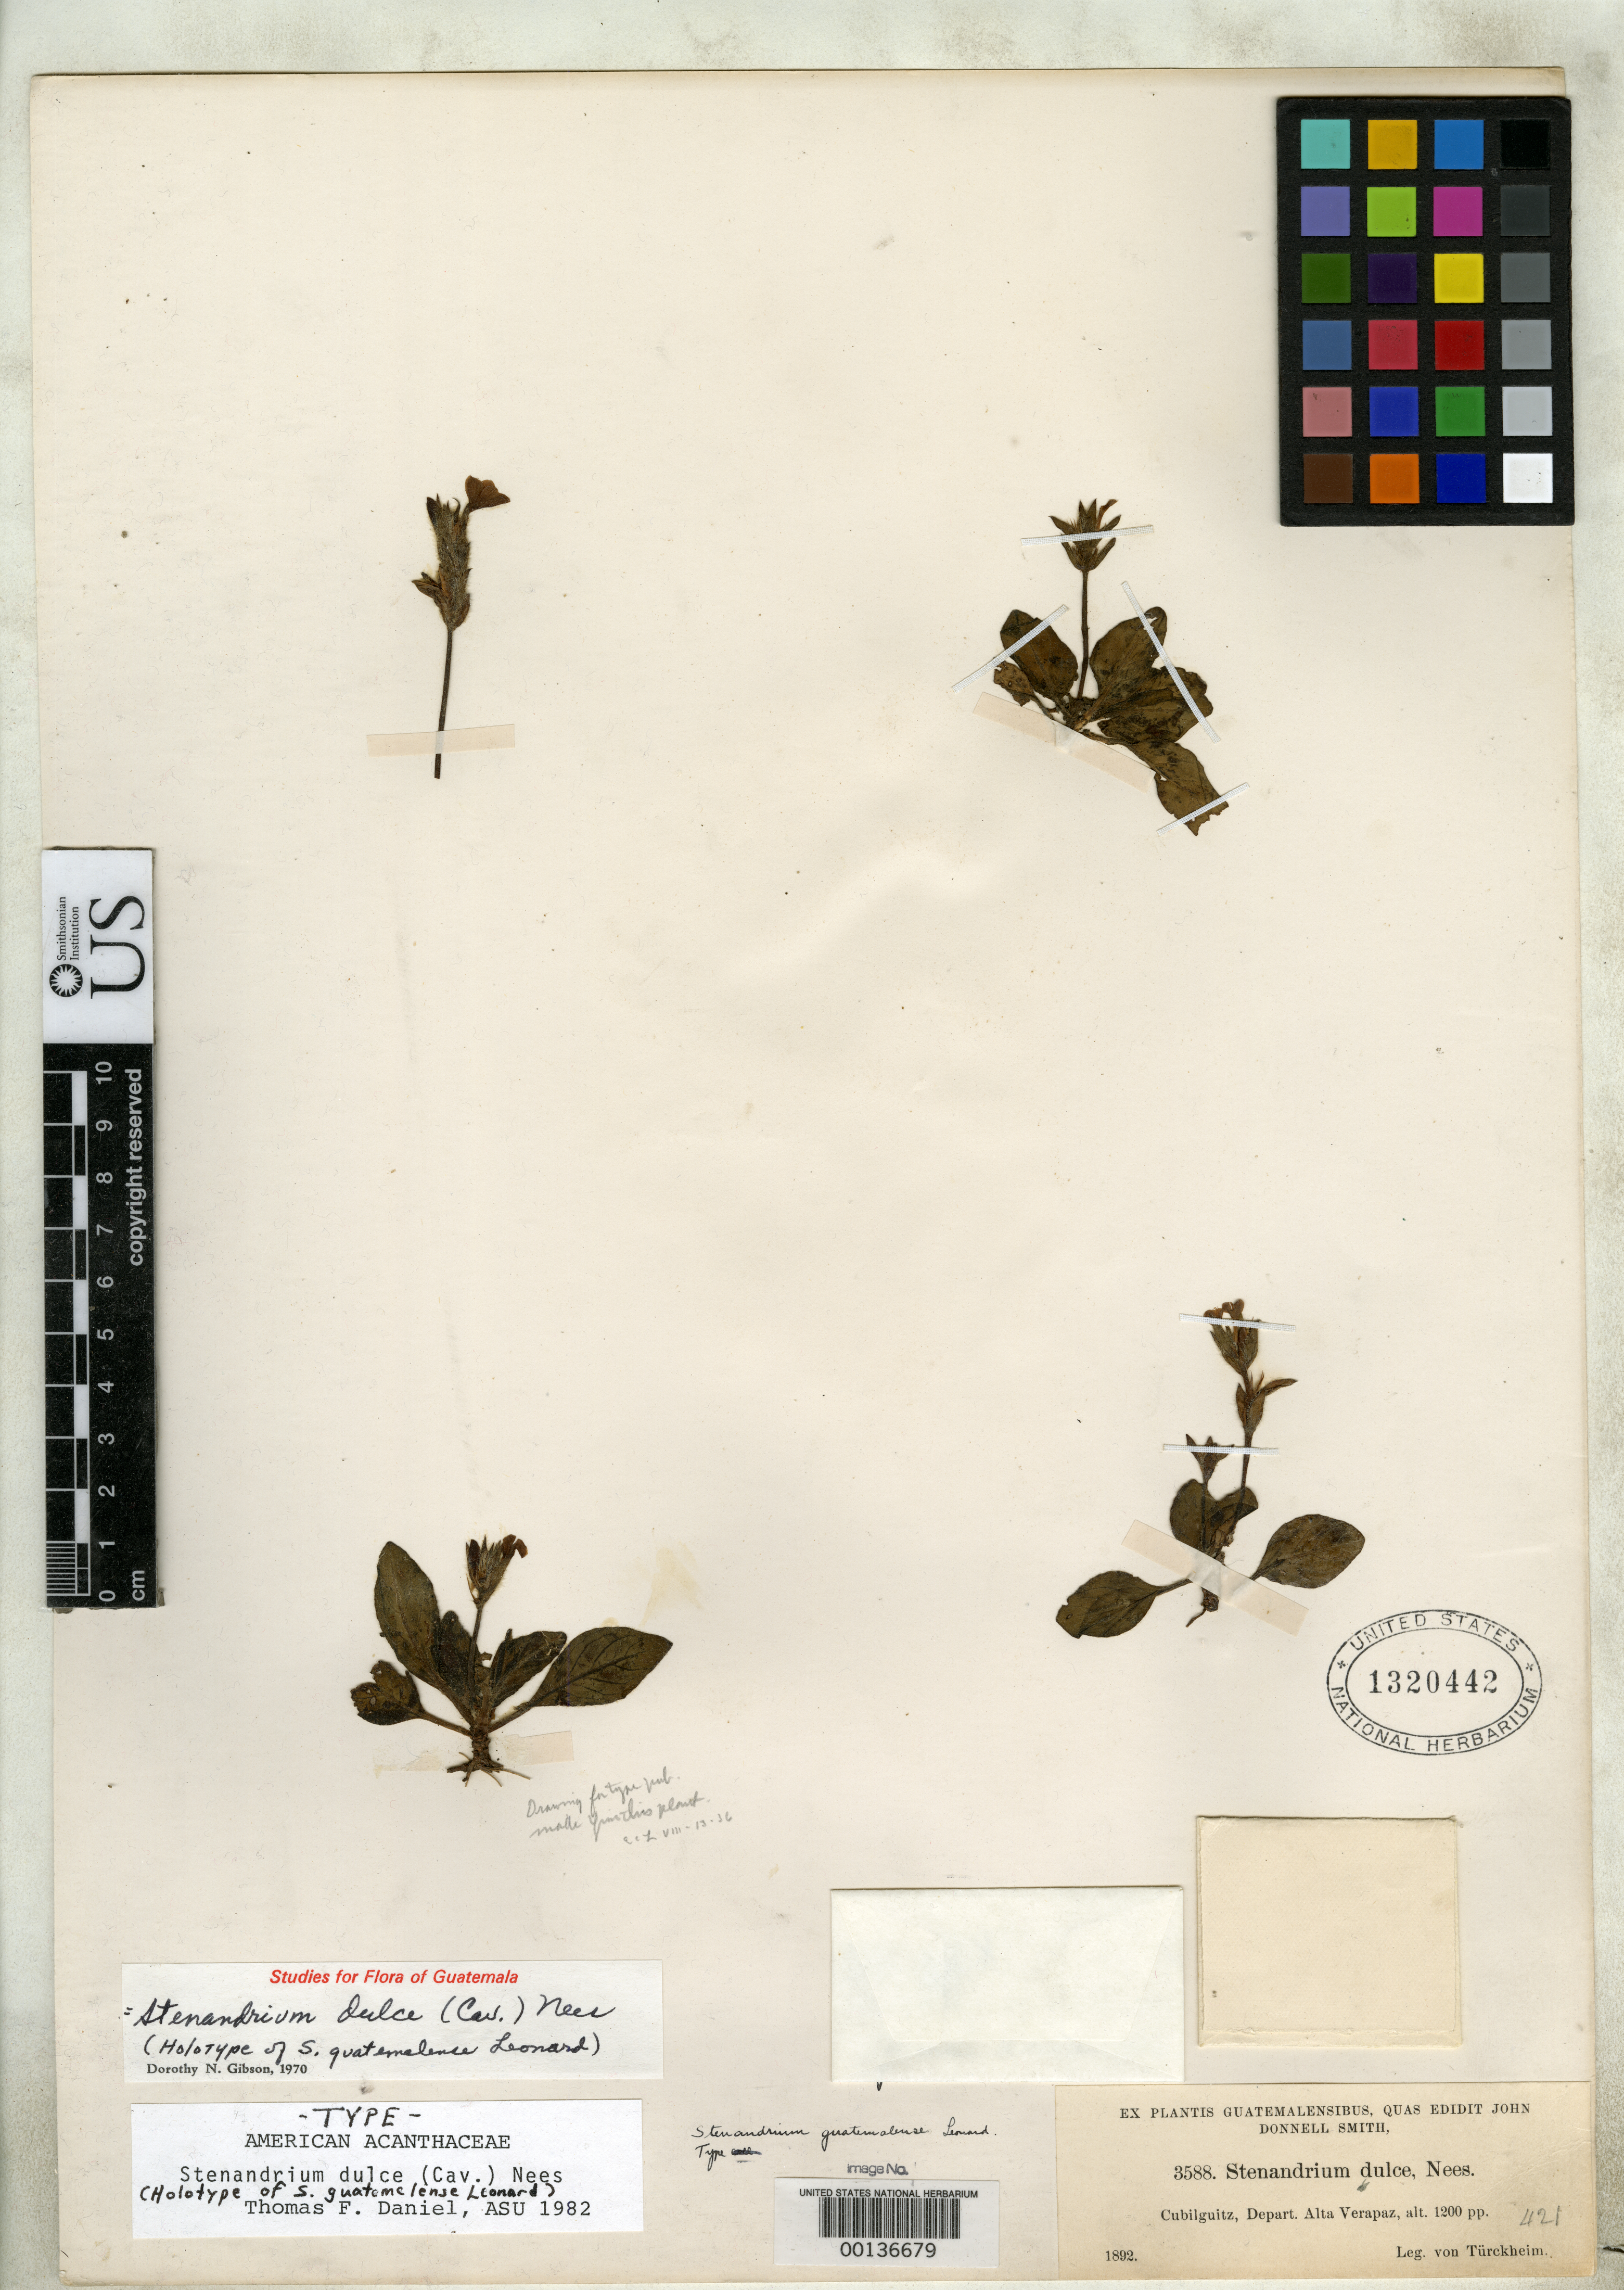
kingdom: Plantae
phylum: Tracheophyta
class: Magnoliopsida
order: Lamiales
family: Acanthaceae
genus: Stenandrium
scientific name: Stenandrium guatemalense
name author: Leonard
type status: Holotype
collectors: H. von Türckheim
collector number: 3588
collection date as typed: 1892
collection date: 1892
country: Guatemala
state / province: Alta Verapaz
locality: Cubilquitz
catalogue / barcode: US 1320442